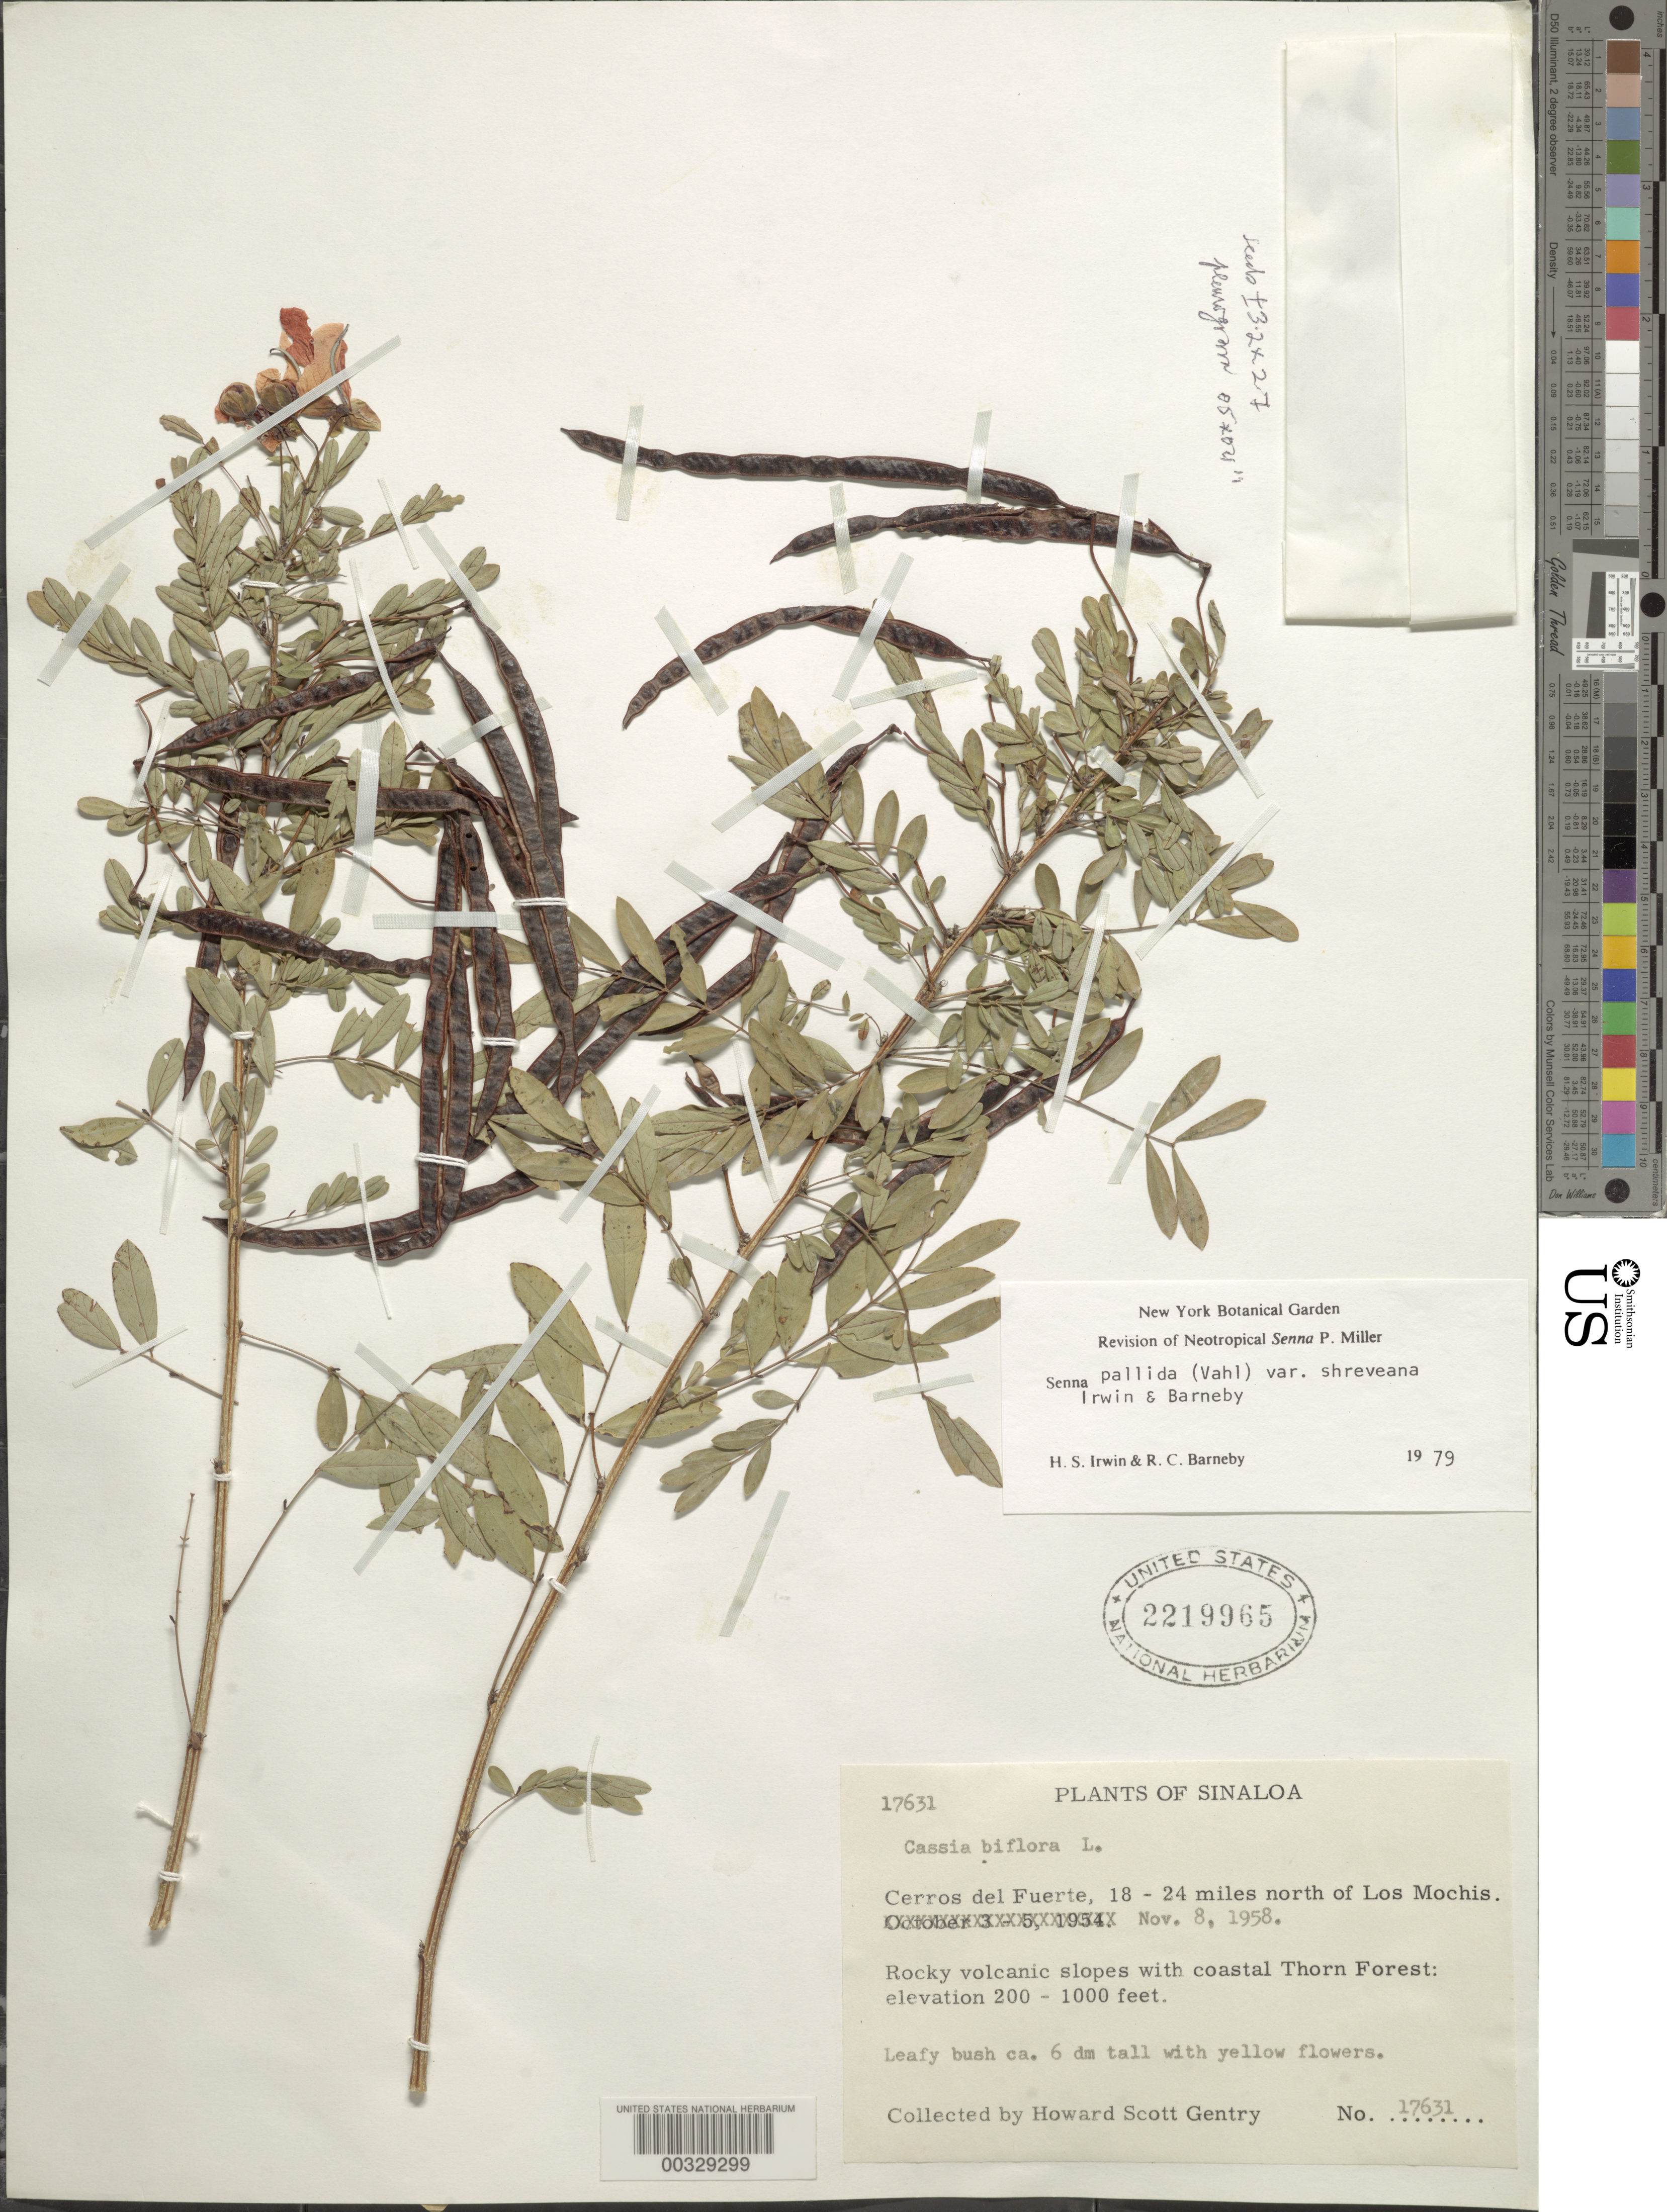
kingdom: Plantae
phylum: Tracheophyta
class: Magnoliopsida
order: Fabales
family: Fabaceae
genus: Senna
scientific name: Senna pallida var. shreveana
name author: H.S. Irwin & Barneby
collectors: H. S. Gentry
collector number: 17631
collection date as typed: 08 Nov 1958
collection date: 1958-11-08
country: Mexico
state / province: Sinaloa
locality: Cerros del fuerte, 18-24 mi N of los mochis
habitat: Rocky volcanic slopes with coastal thorn forest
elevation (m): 61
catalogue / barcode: US 2219965